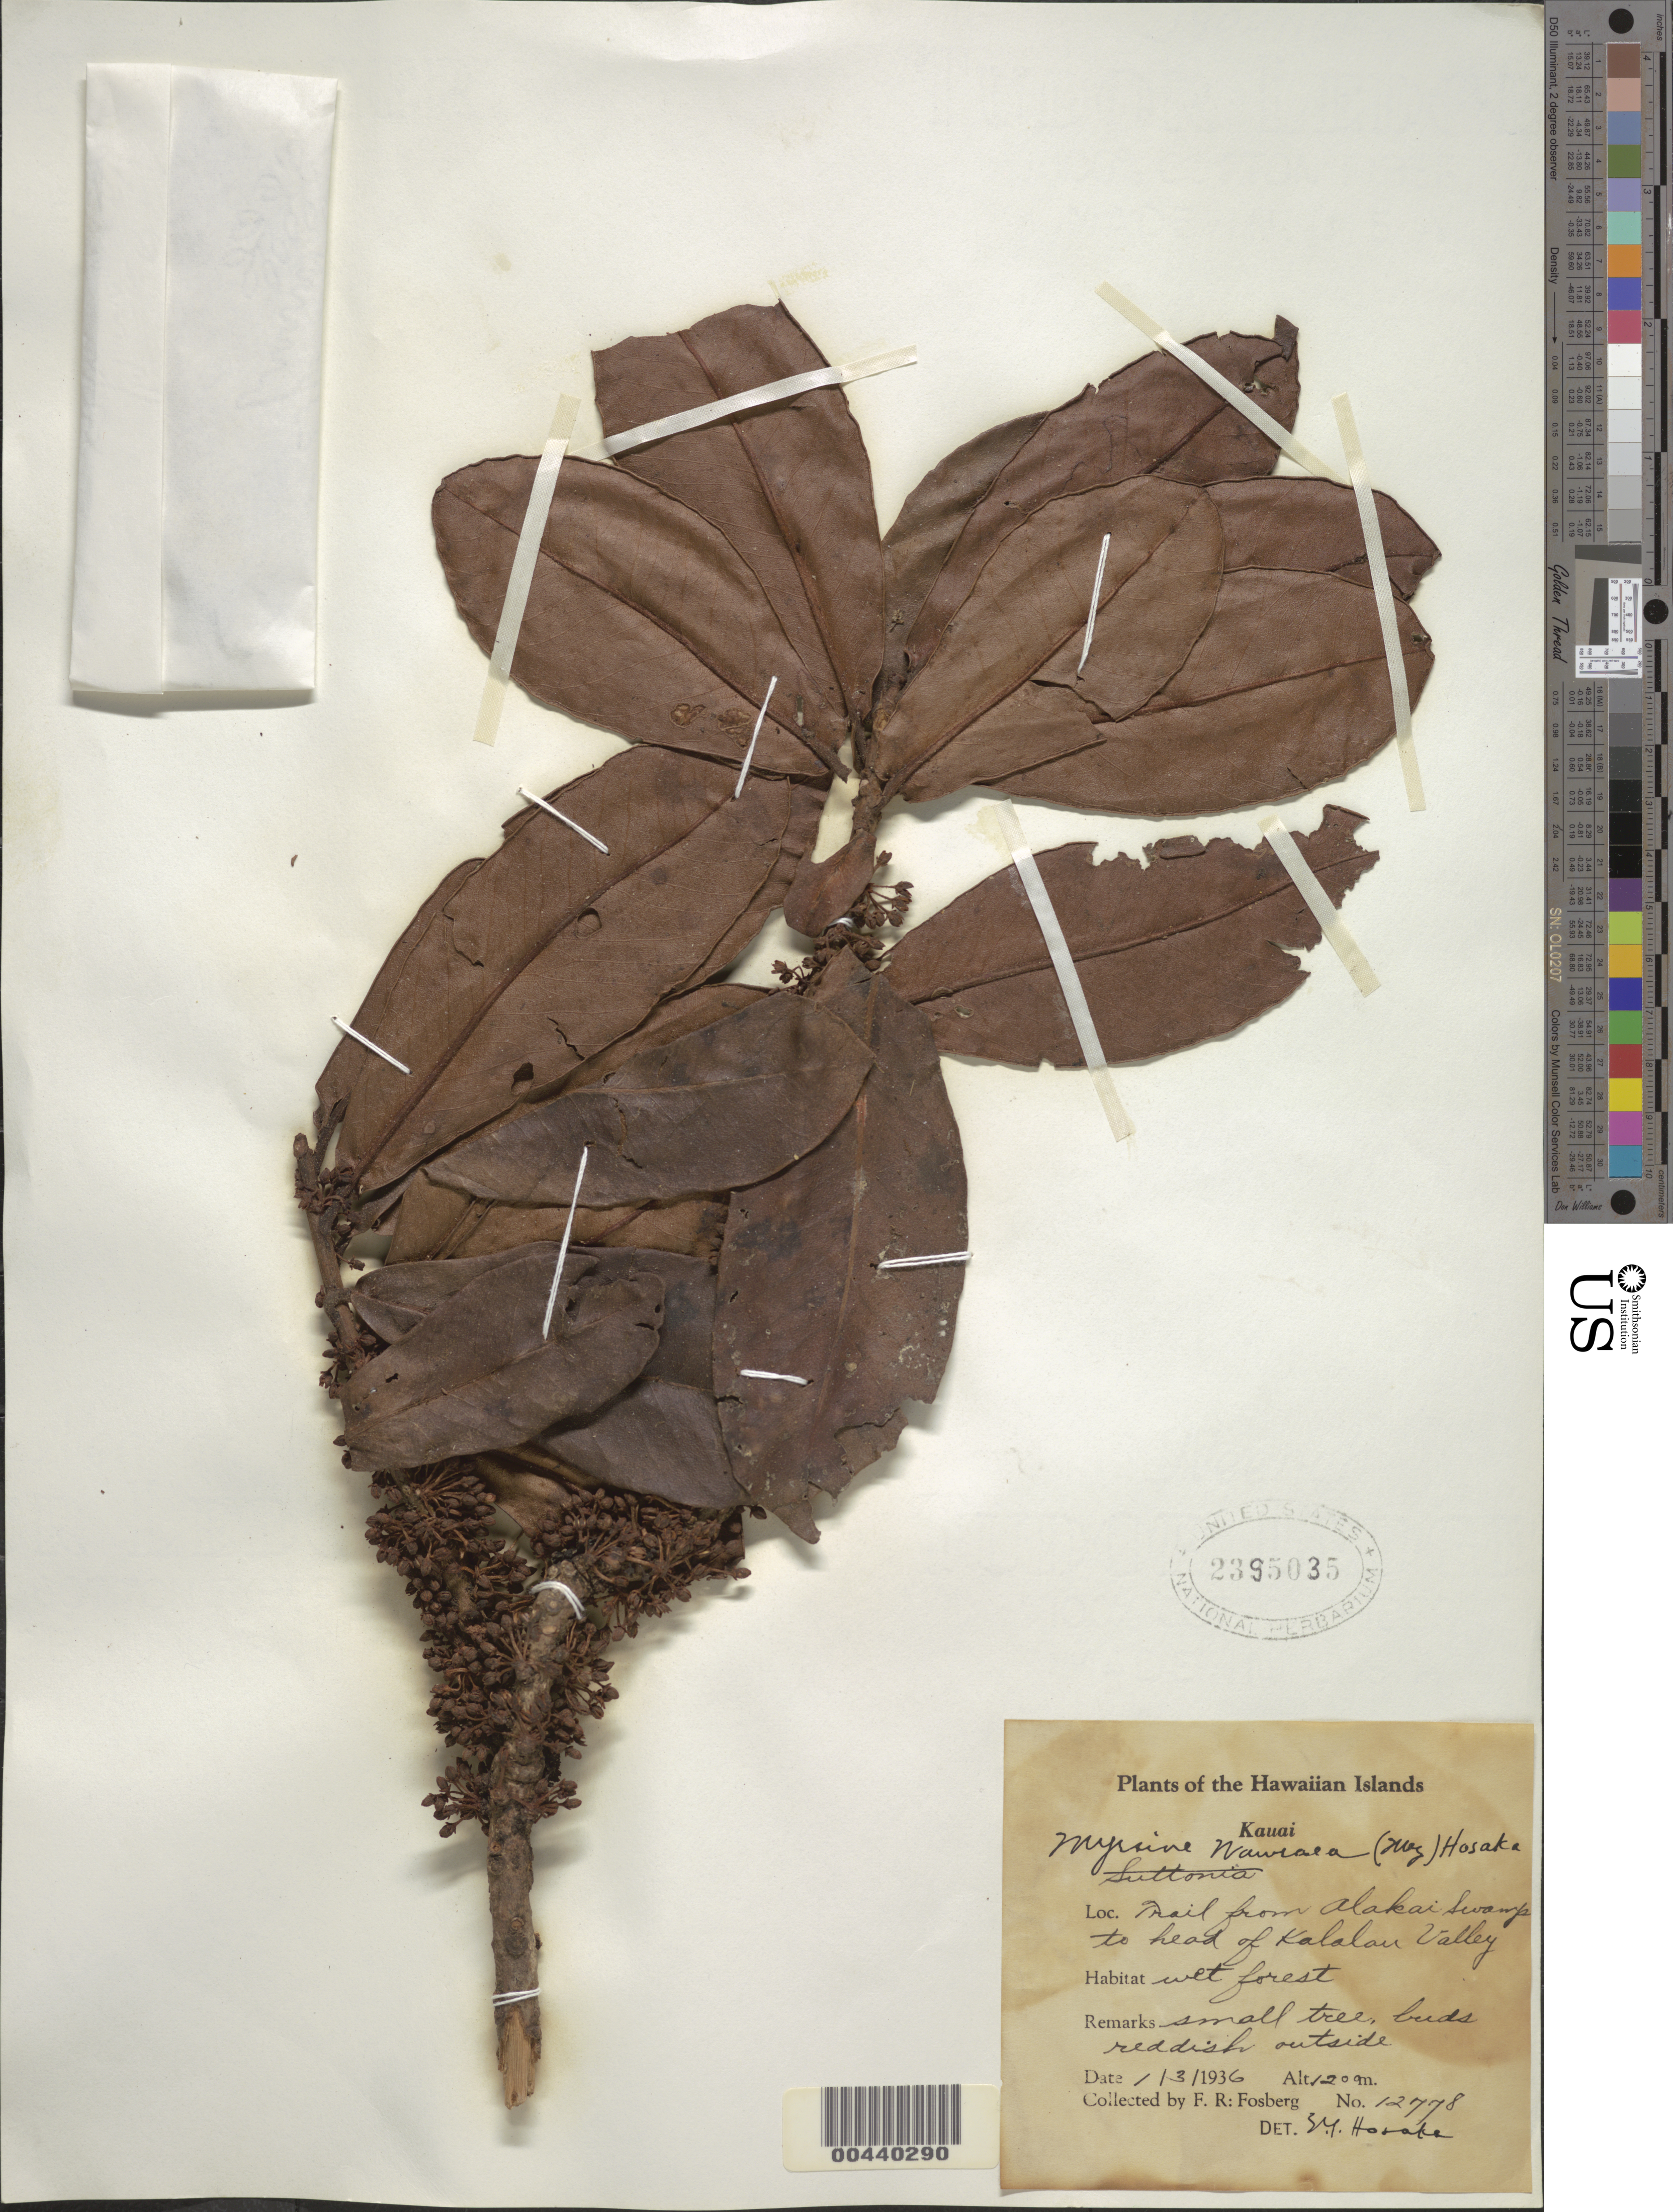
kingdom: Plantae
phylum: Tracheophyta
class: Magnoliopsida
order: Ericales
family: Primulaceae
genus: Myrsine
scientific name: Myrsine wawraea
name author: (Mez) Hosaka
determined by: Hosaka, E. Y.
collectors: F. R. Fosberg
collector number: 12778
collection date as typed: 3 Jan 1936 or 1 Mar 1936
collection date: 1936-01-03 or 1936-03-01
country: United States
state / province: Hawaii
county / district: Kauai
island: Kaua'i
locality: Trail from Alakai Swamp to head of Kalalau Valley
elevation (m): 1200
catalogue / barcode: US 2395035